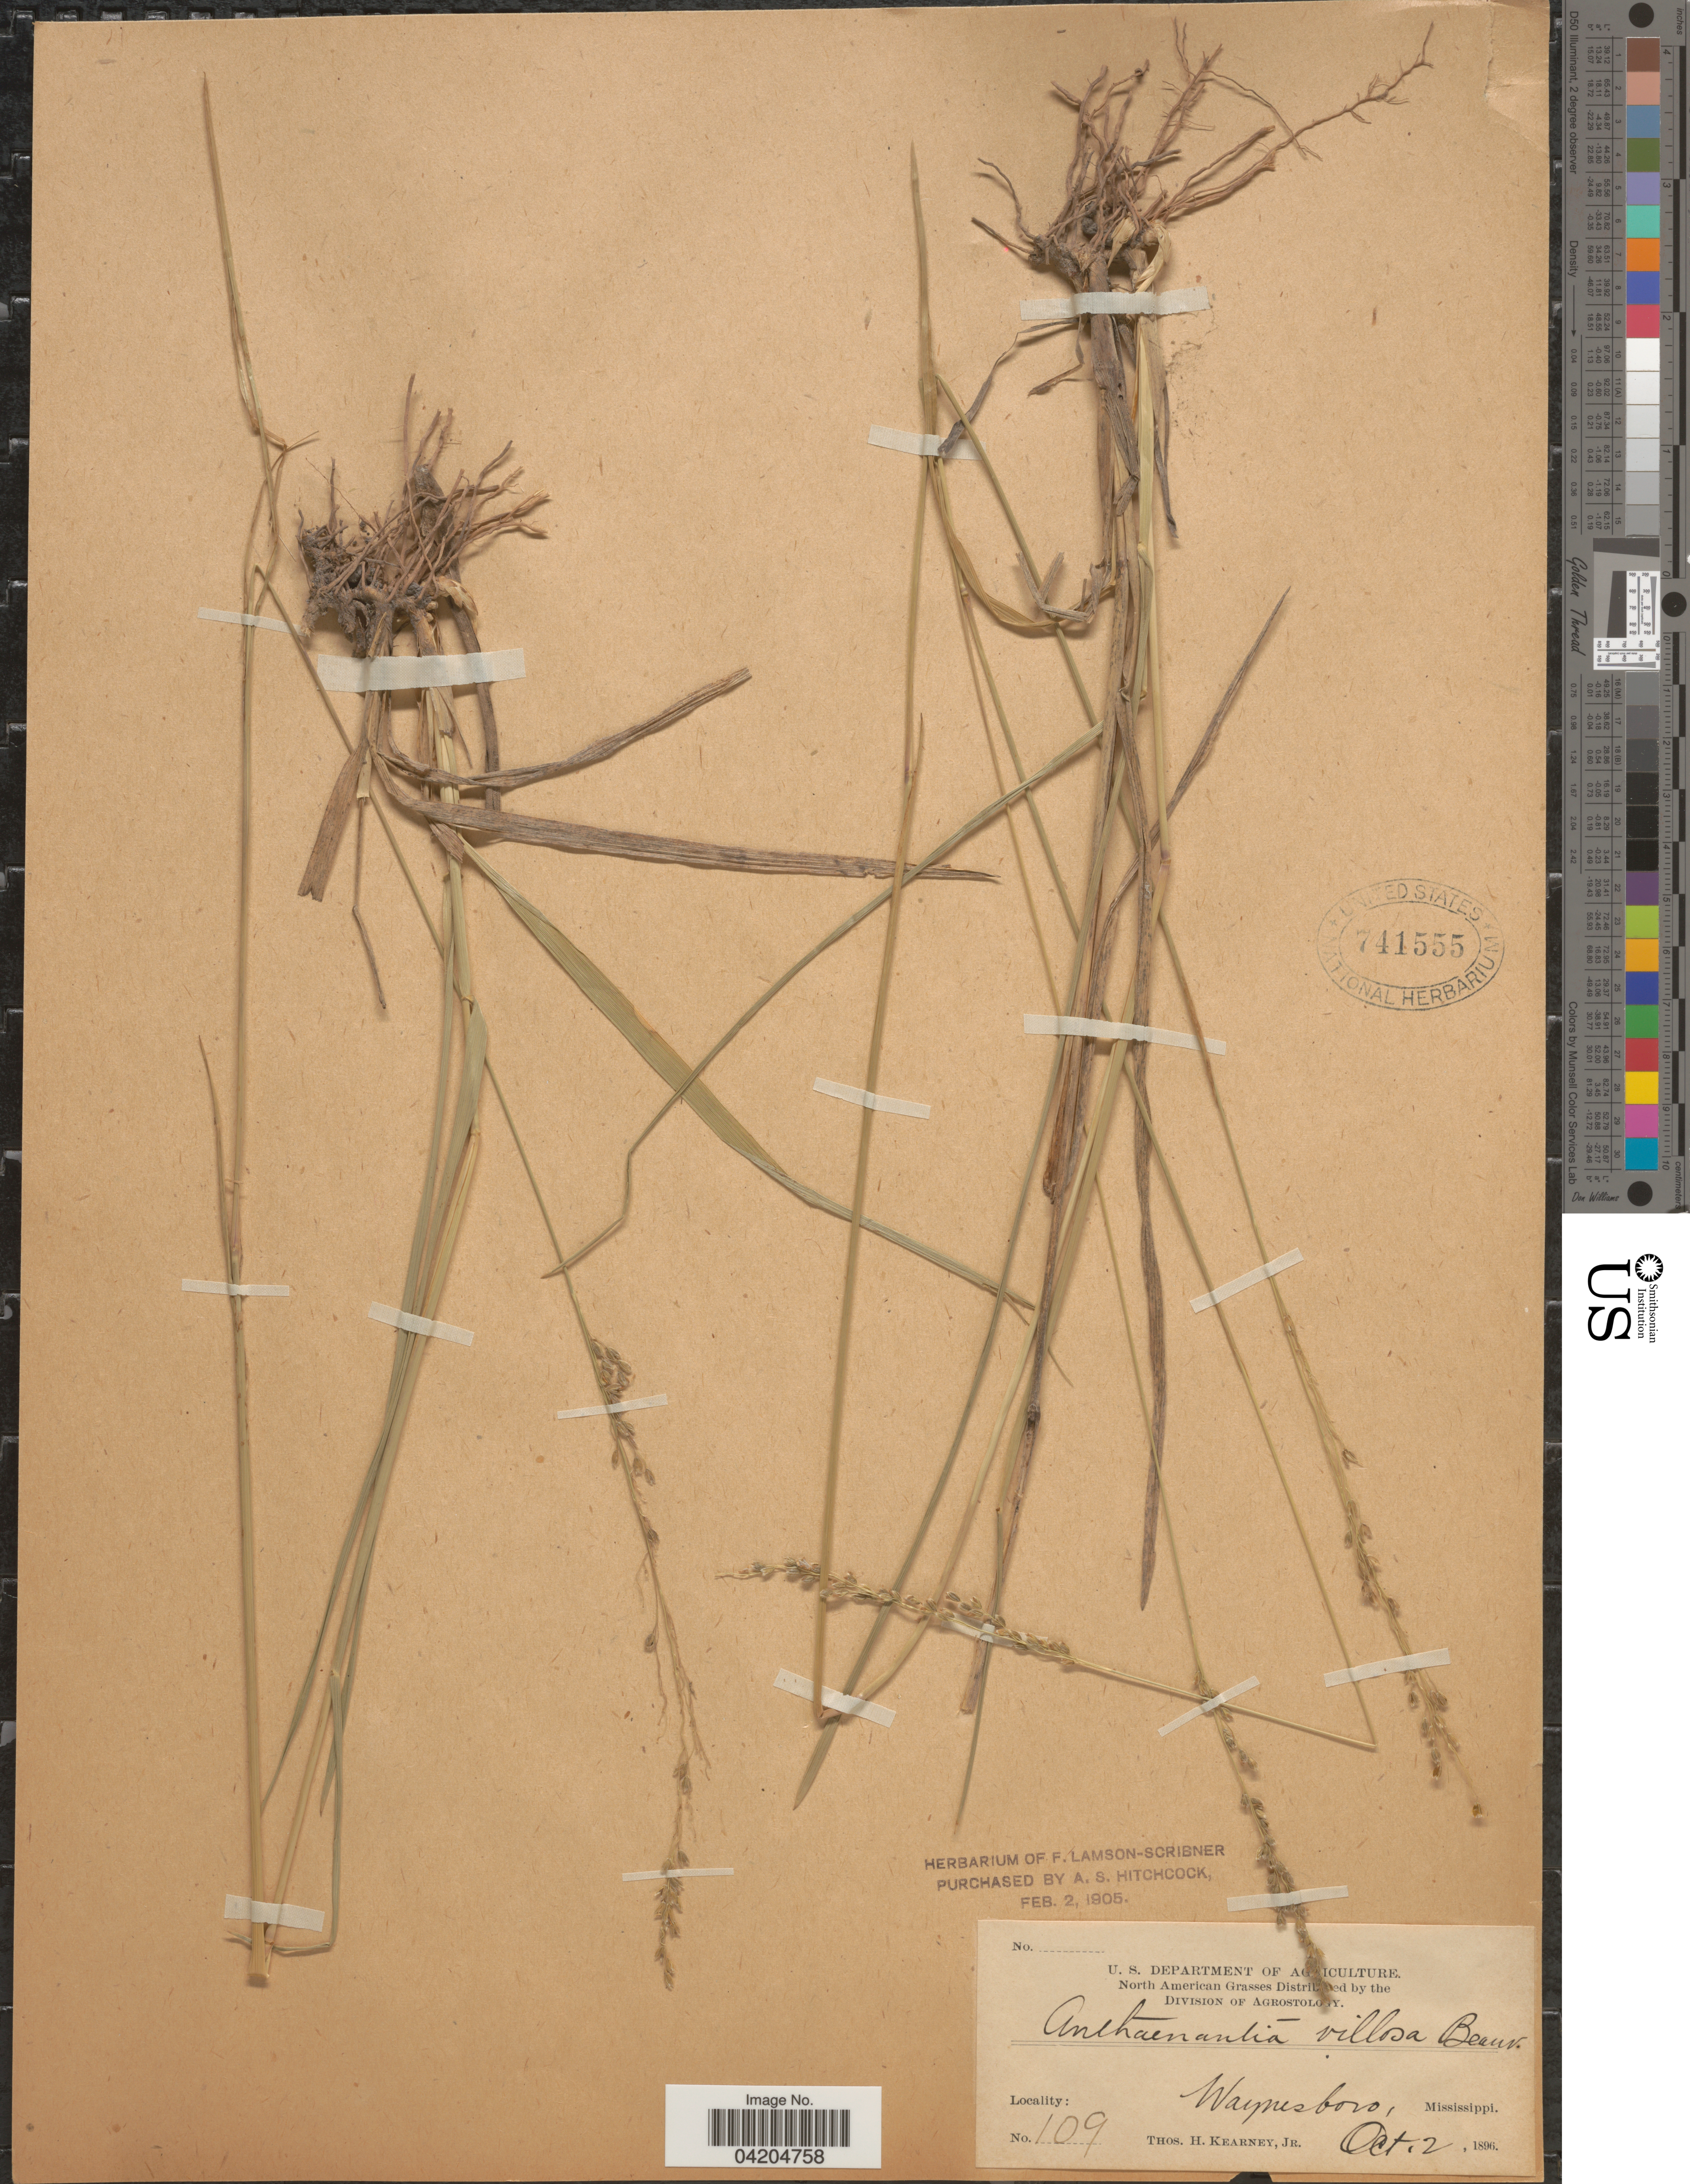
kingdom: Plantae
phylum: Tracheophyta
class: Liliopsida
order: Poales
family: Poaceae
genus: Anthaenantia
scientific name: Anthaenantia villosa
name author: (Michx.) P. Beauv.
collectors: T. H. Kearney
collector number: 109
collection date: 1896-10-02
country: United States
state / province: Mississippi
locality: Waynesboro.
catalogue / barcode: US 741555